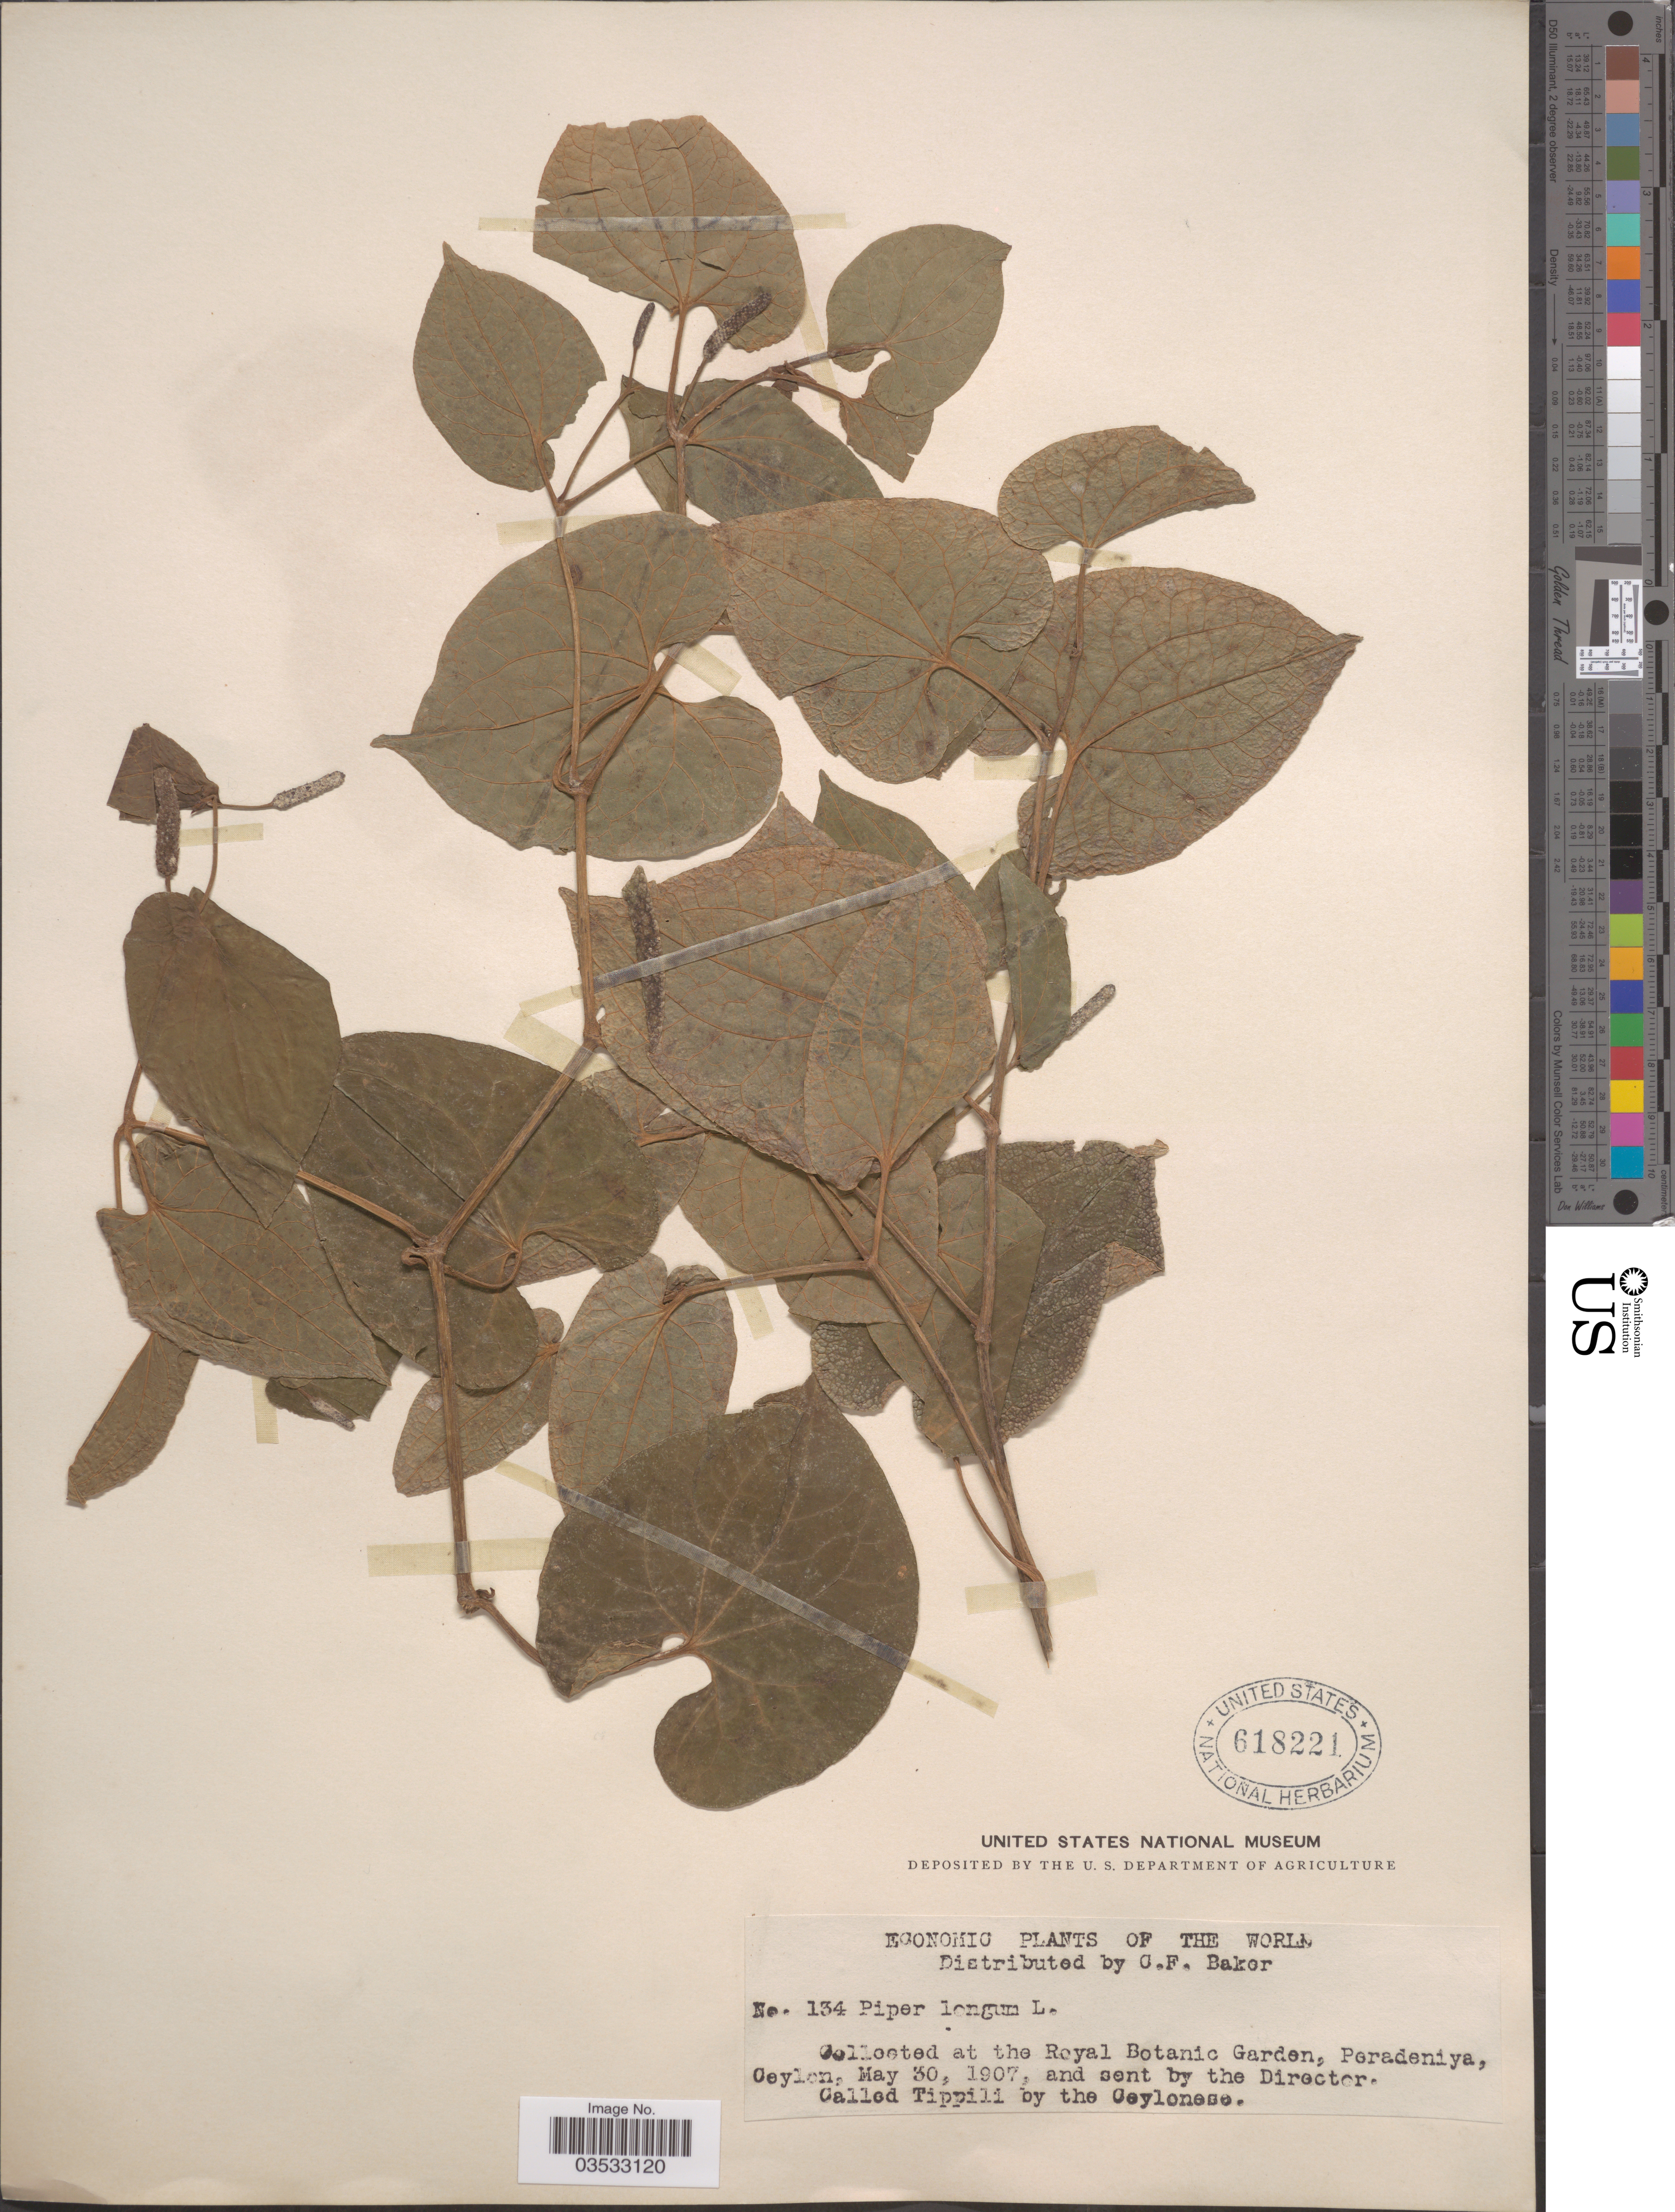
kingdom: Plantae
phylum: Tracheophyta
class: Magnoliopsida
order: Piperales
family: Piperaceae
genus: Piper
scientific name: Piper longum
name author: L.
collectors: C. F. Baker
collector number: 134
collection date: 1907-05-30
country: Sri Lanka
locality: At the Royal Botanic Garden, Peradeniya, Ceylon.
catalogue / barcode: US 618221